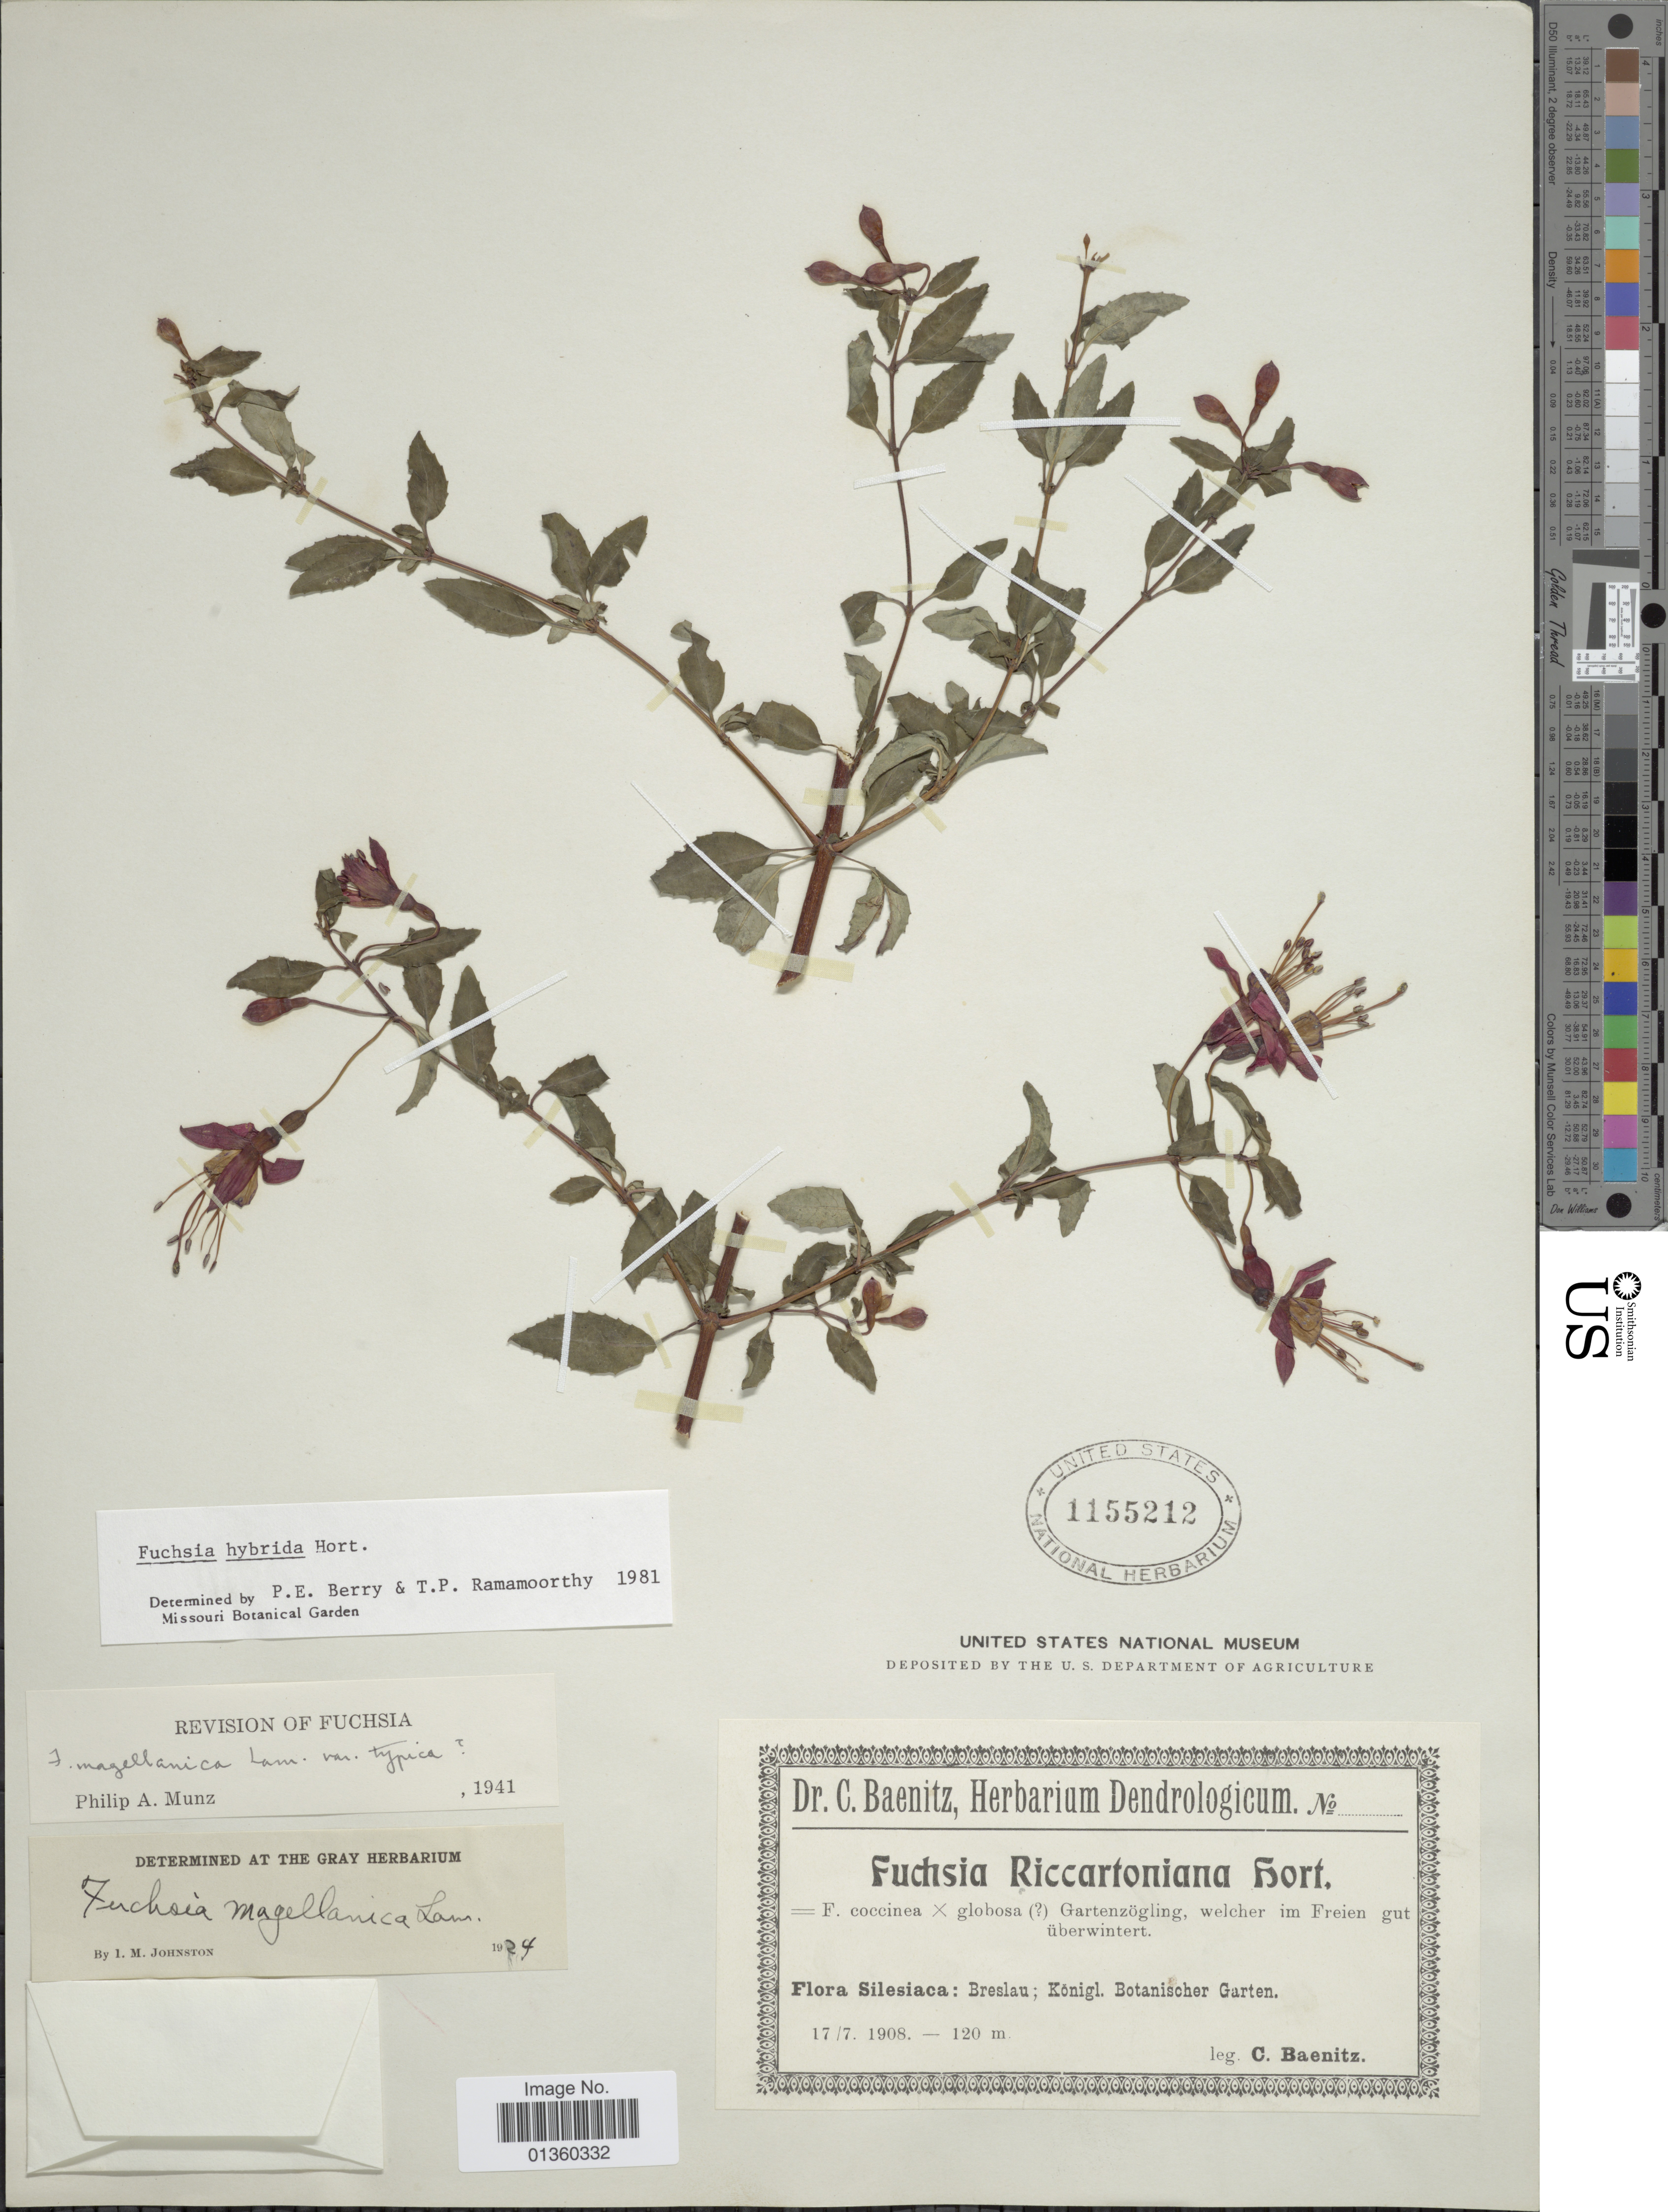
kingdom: Plantae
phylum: Tracheophyta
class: Magnoliopsida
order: Myrtales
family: Onagraceae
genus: Fuchsia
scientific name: Fuchsia x hybrida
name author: Hort.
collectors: C. G. Baenitz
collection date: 1908-07-17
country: Poland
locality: Silesiaca: Breslau; Königl. Botanischer Garten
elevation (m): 120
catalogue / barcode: US 1155212